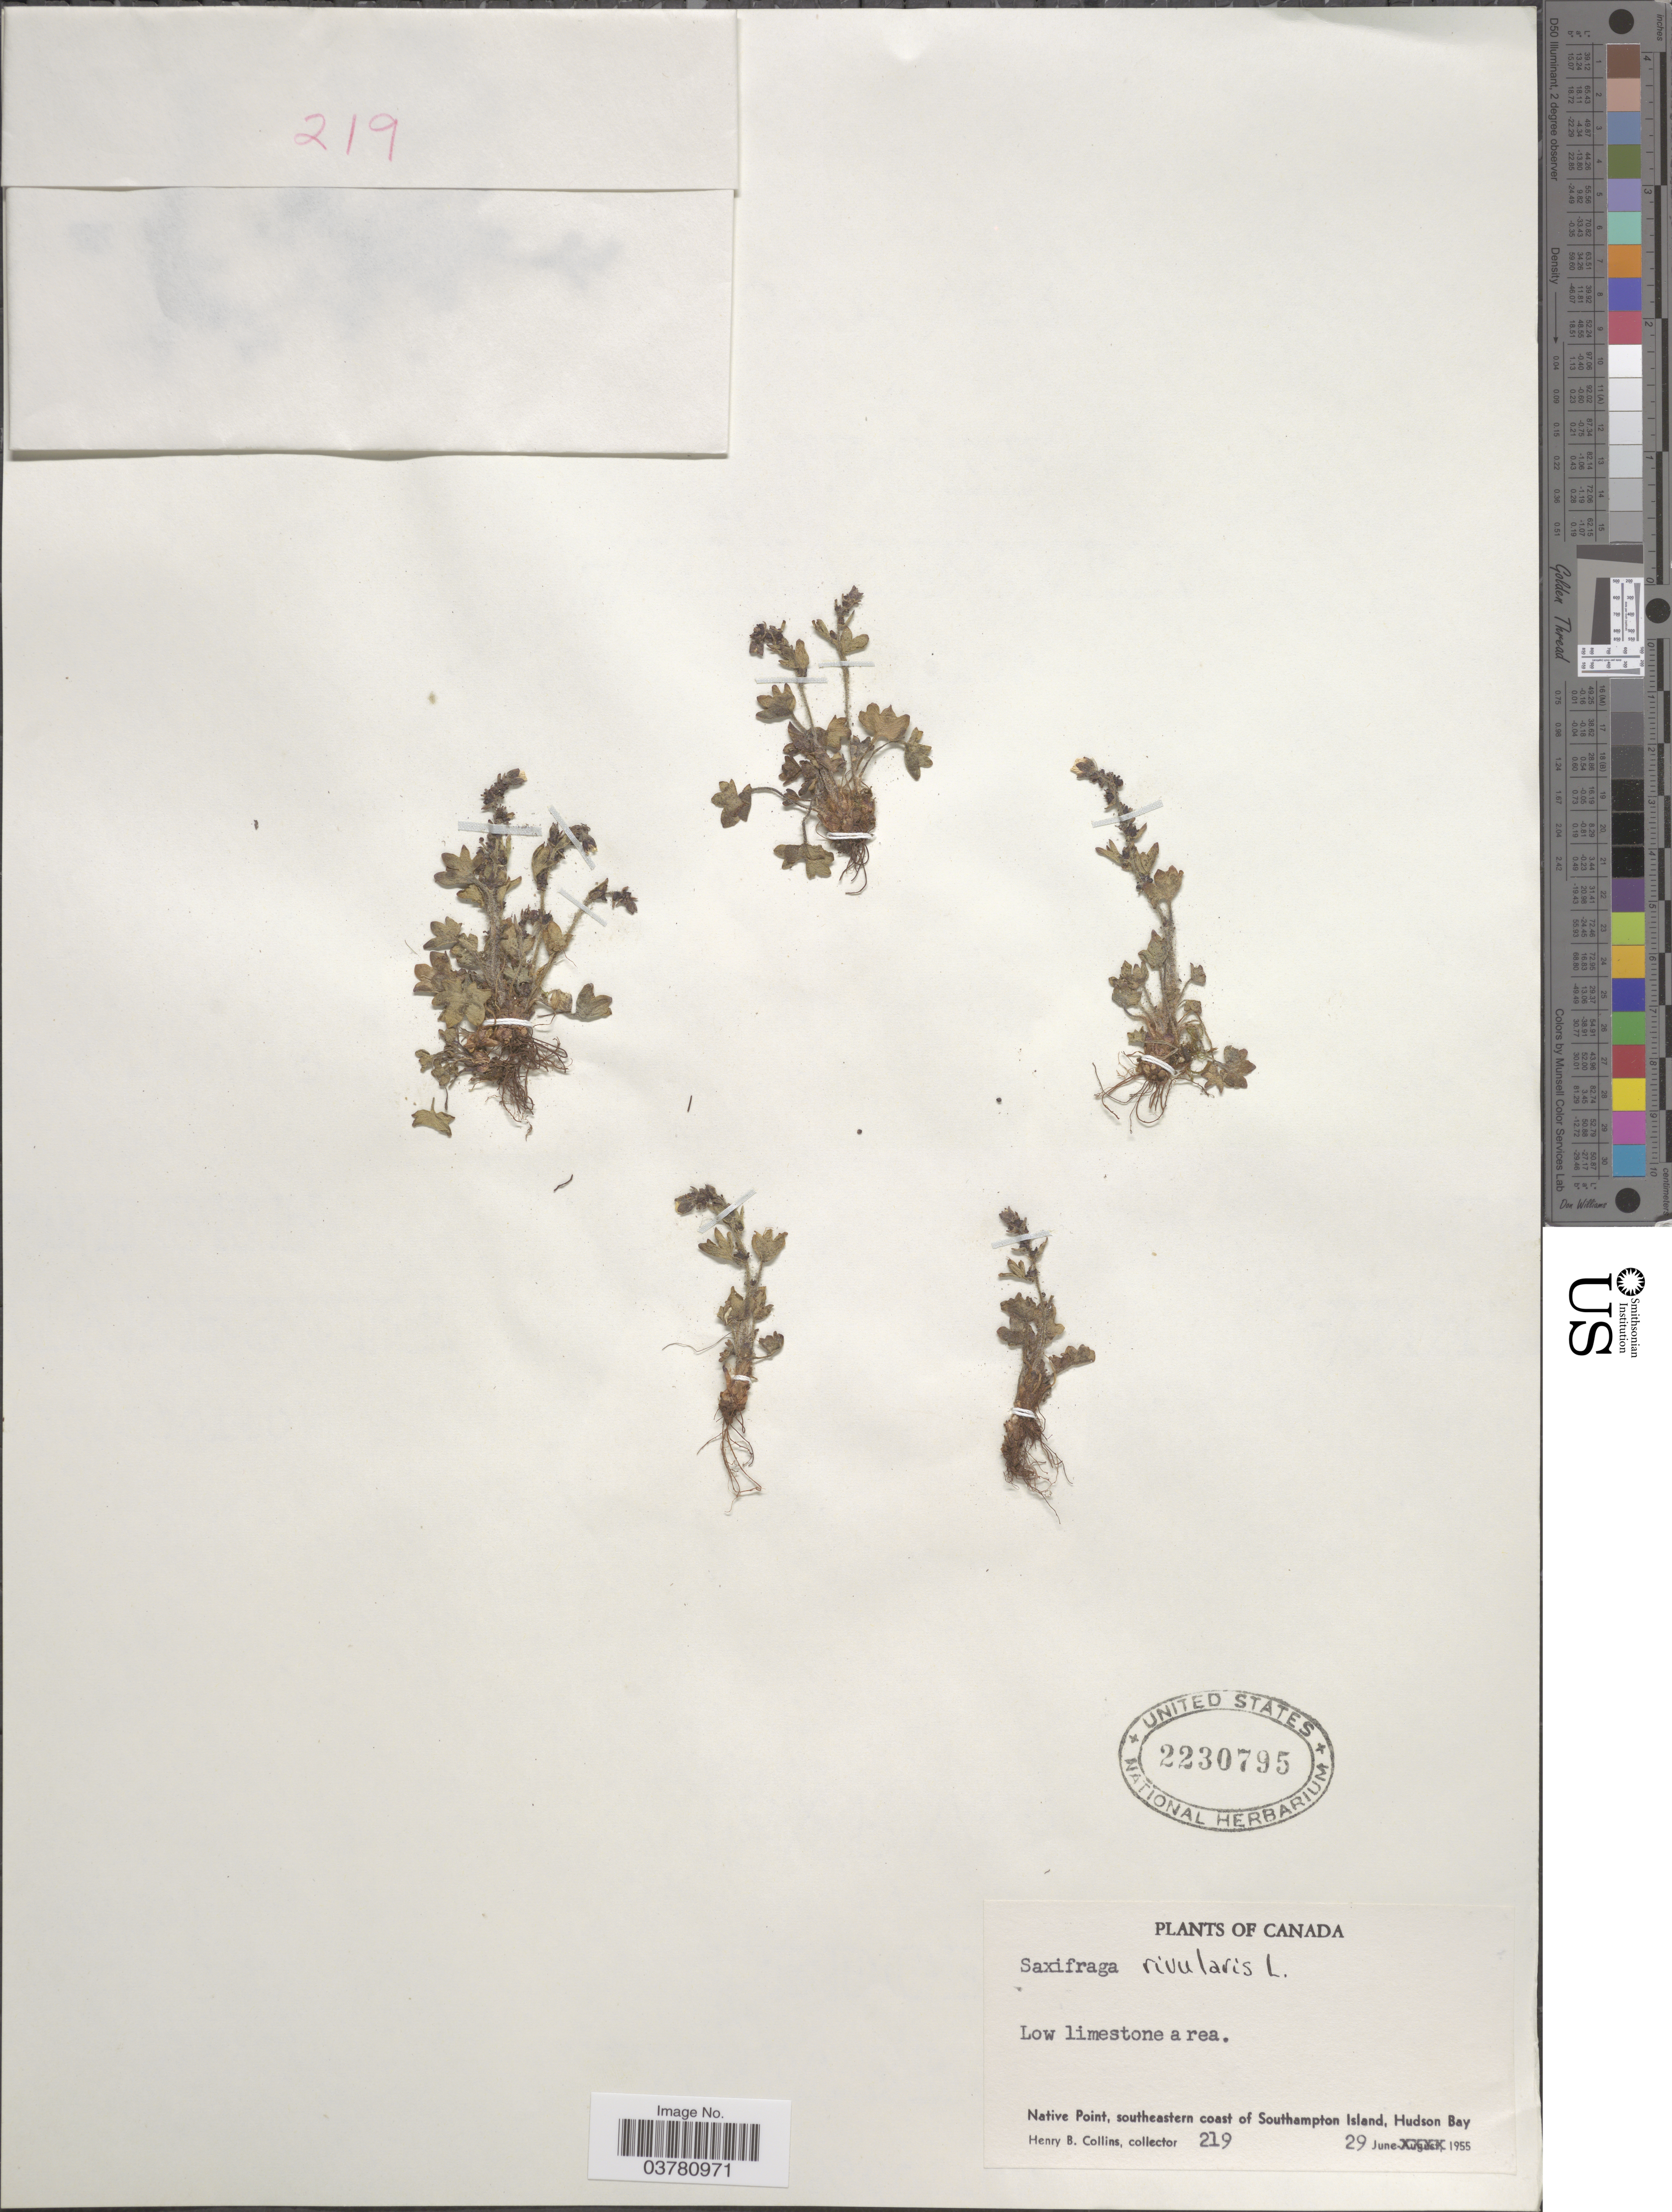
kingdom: Plantae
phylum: Tracheophyta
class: Magnoliopsida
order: Saxifragales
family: Saxifragaceae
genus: Saxifraga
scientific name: Saxifraga rivularis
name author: L.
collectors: H. Collins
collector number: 219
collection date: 1955-06-29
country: Canada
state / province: Nunavut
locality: Low limestone area. Native Point, southeastern coast of Southampton Island, Hudson Bay.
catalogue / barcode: US 2230795